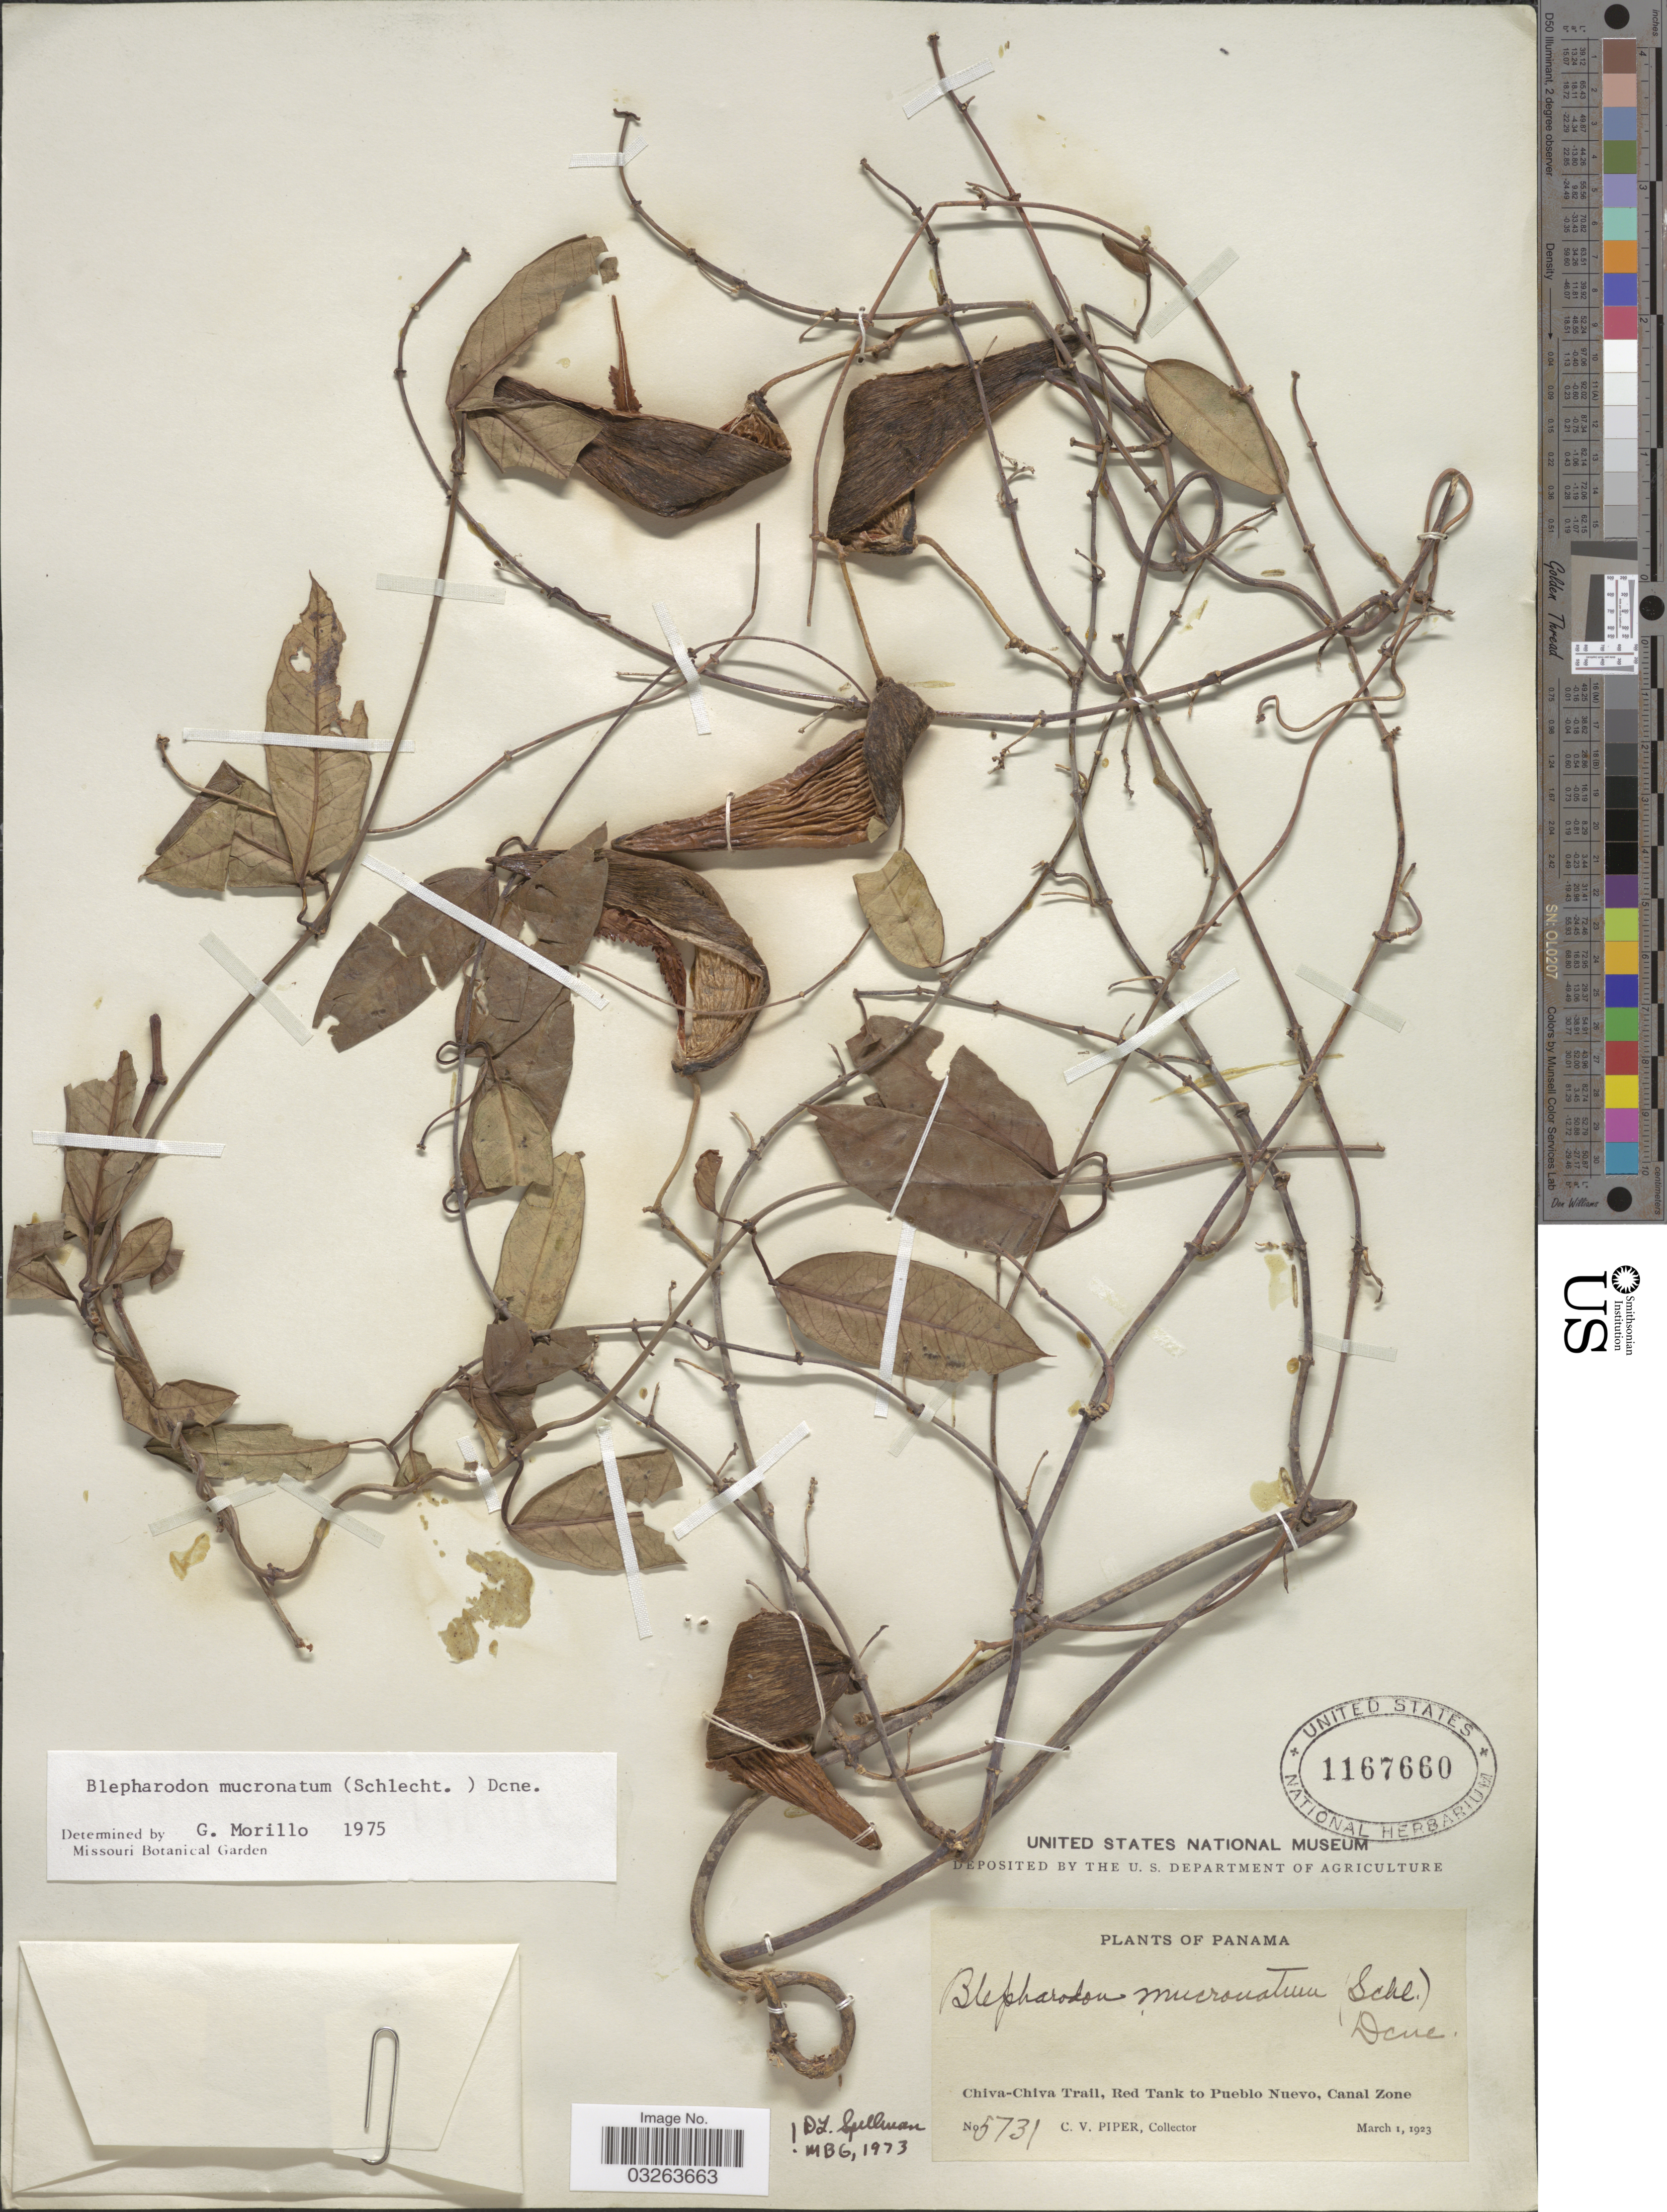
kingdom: Plantae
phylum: Tracheophyta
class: Magnoliopsida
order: Gentianales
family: Apocynaceae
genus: Blepharodon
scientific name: Blepharodon mucronatum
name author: (Schltdl.) Decne.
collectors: C. V. Piper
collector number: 5731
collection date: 1923-03-01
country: Panama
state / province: Panamá / Panamá Oeste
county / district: Canal Zone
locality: Chiva-Chiva Trail, Red Tank to Pueblo Nuevo.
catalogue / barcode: US 1167660